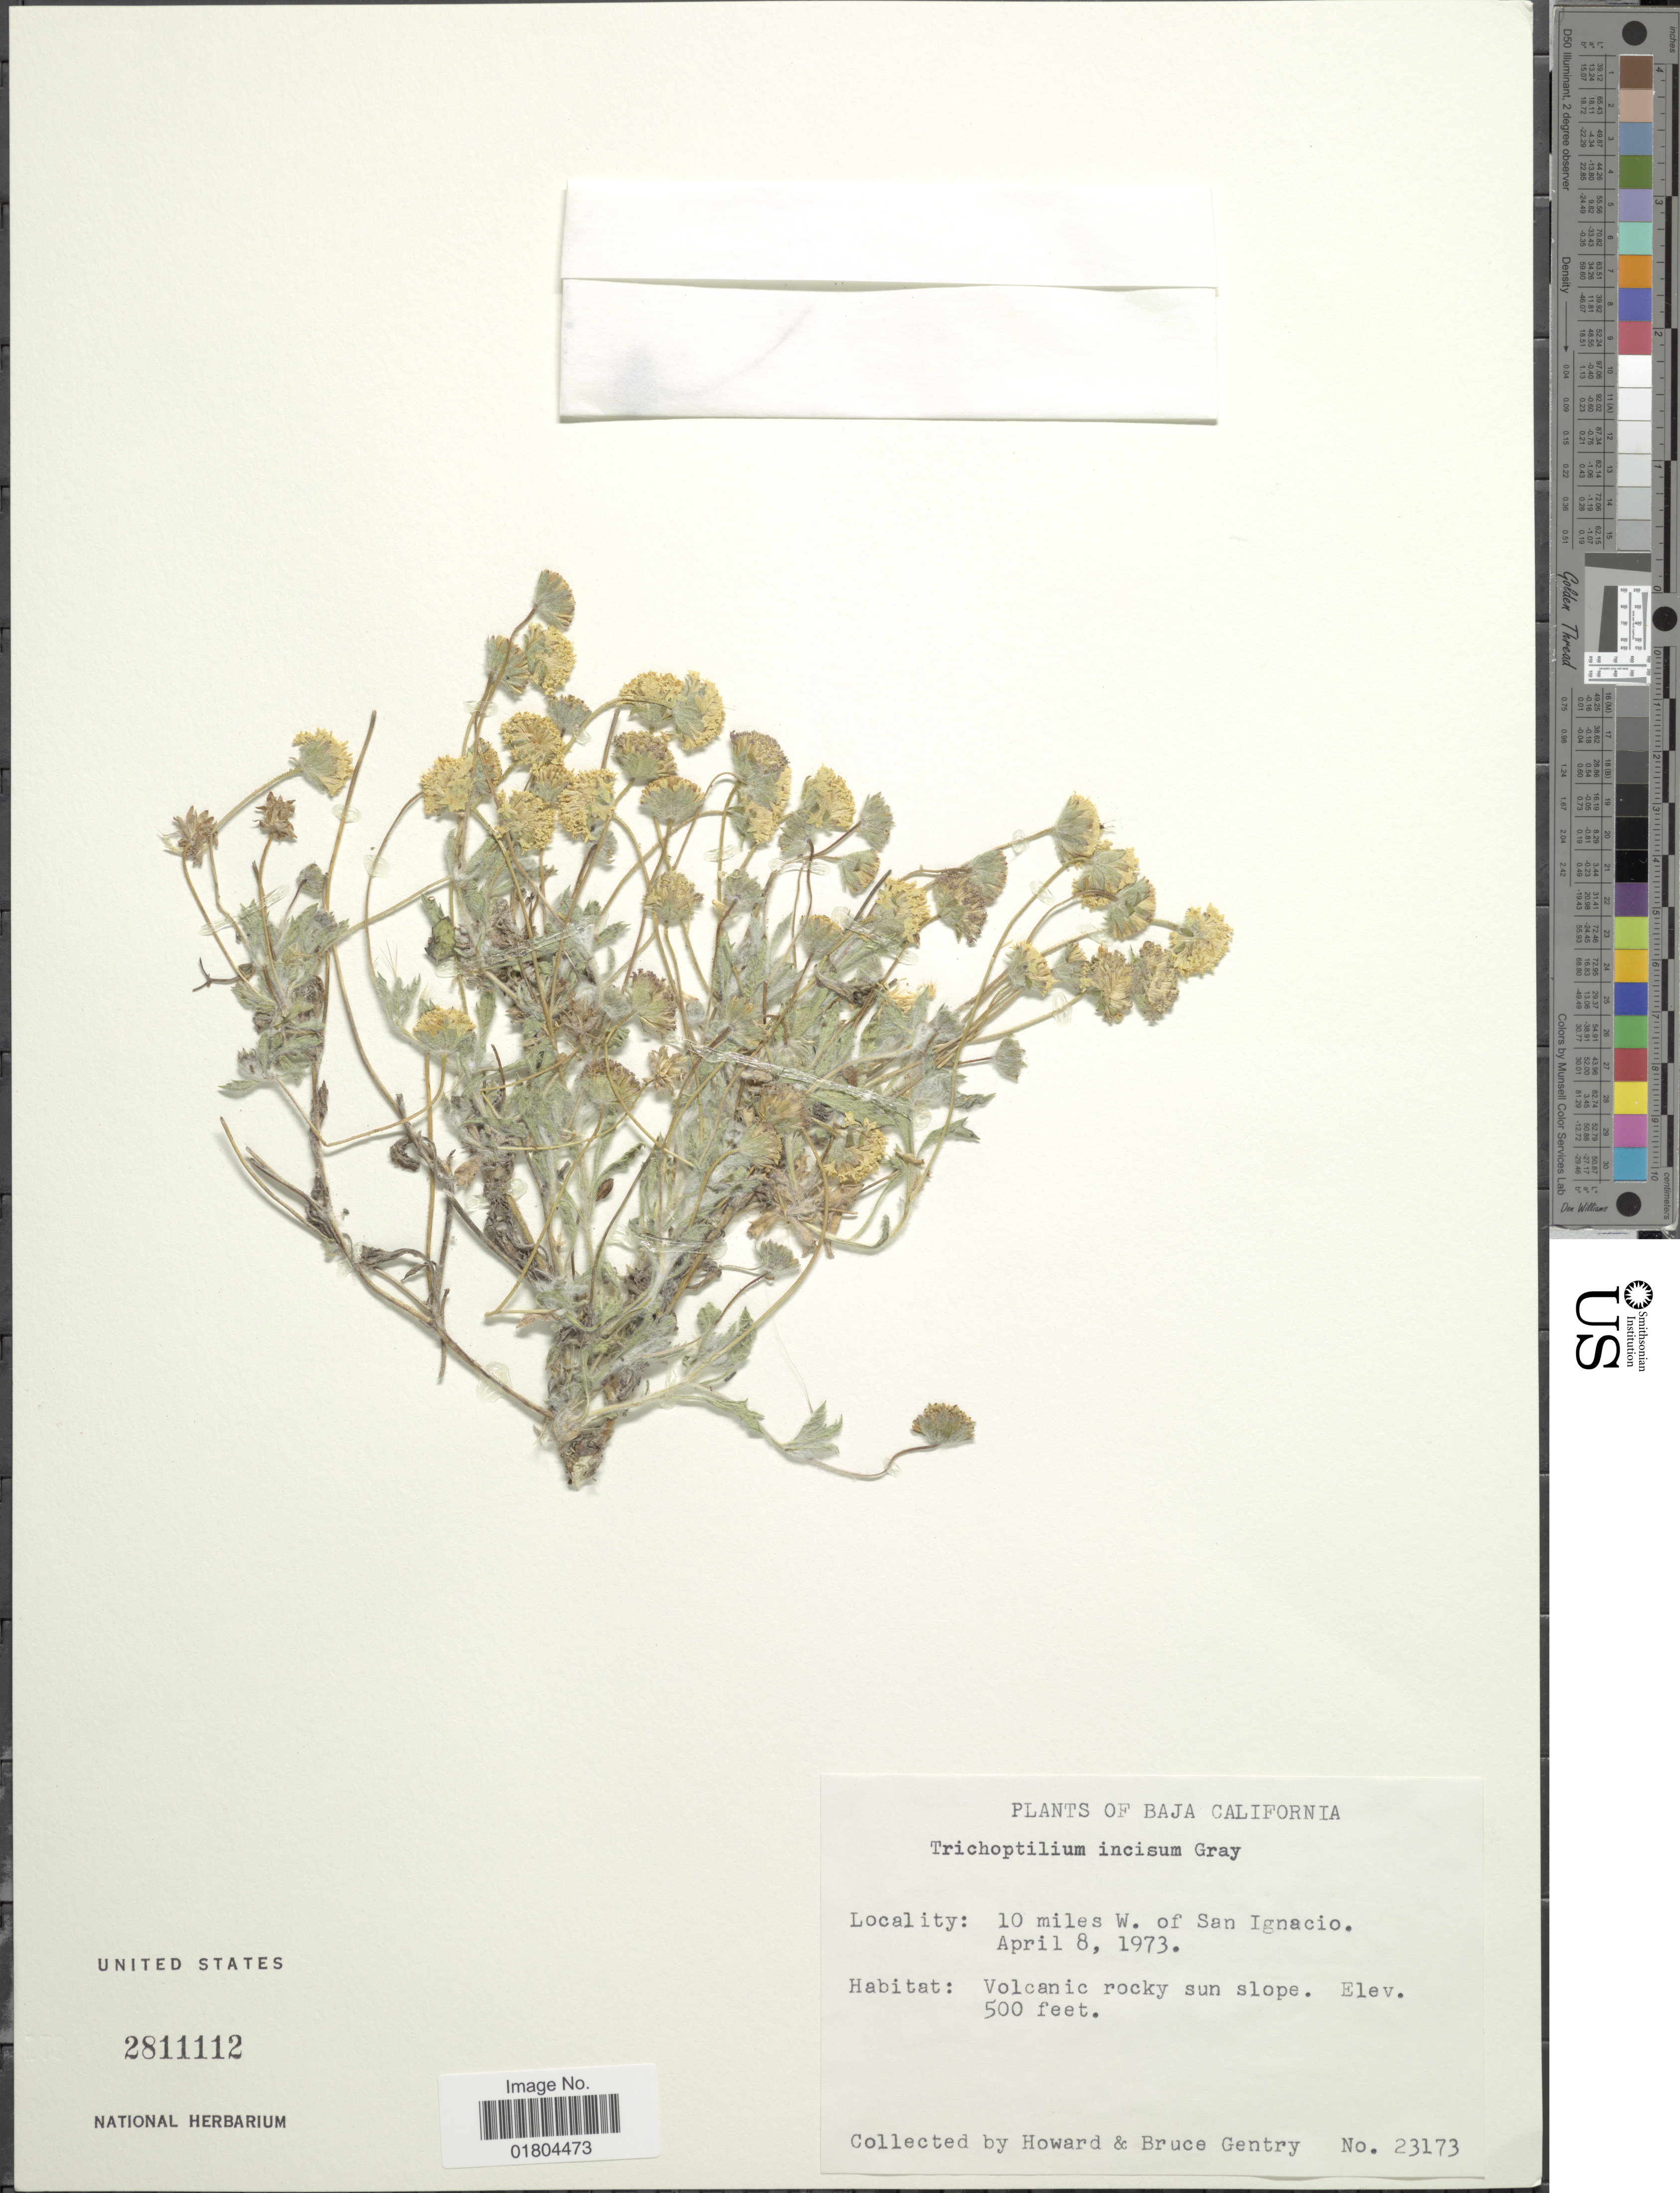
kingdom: Plantae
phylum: Tracheophyta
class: Magnoliopsida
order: Asterales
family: Asteraceae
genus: Trichoptilium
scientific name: Trichoptilium incisum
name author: (A. Gray) A. Gray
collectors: H. S. Gentry & B. Gentry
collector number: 23173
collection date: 1973-04-08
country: Mexico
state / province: Baja California Sur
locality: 10 miles W of San Ignacio, Volcanic rocky sun slope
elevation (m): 152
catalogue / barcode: US 2811112